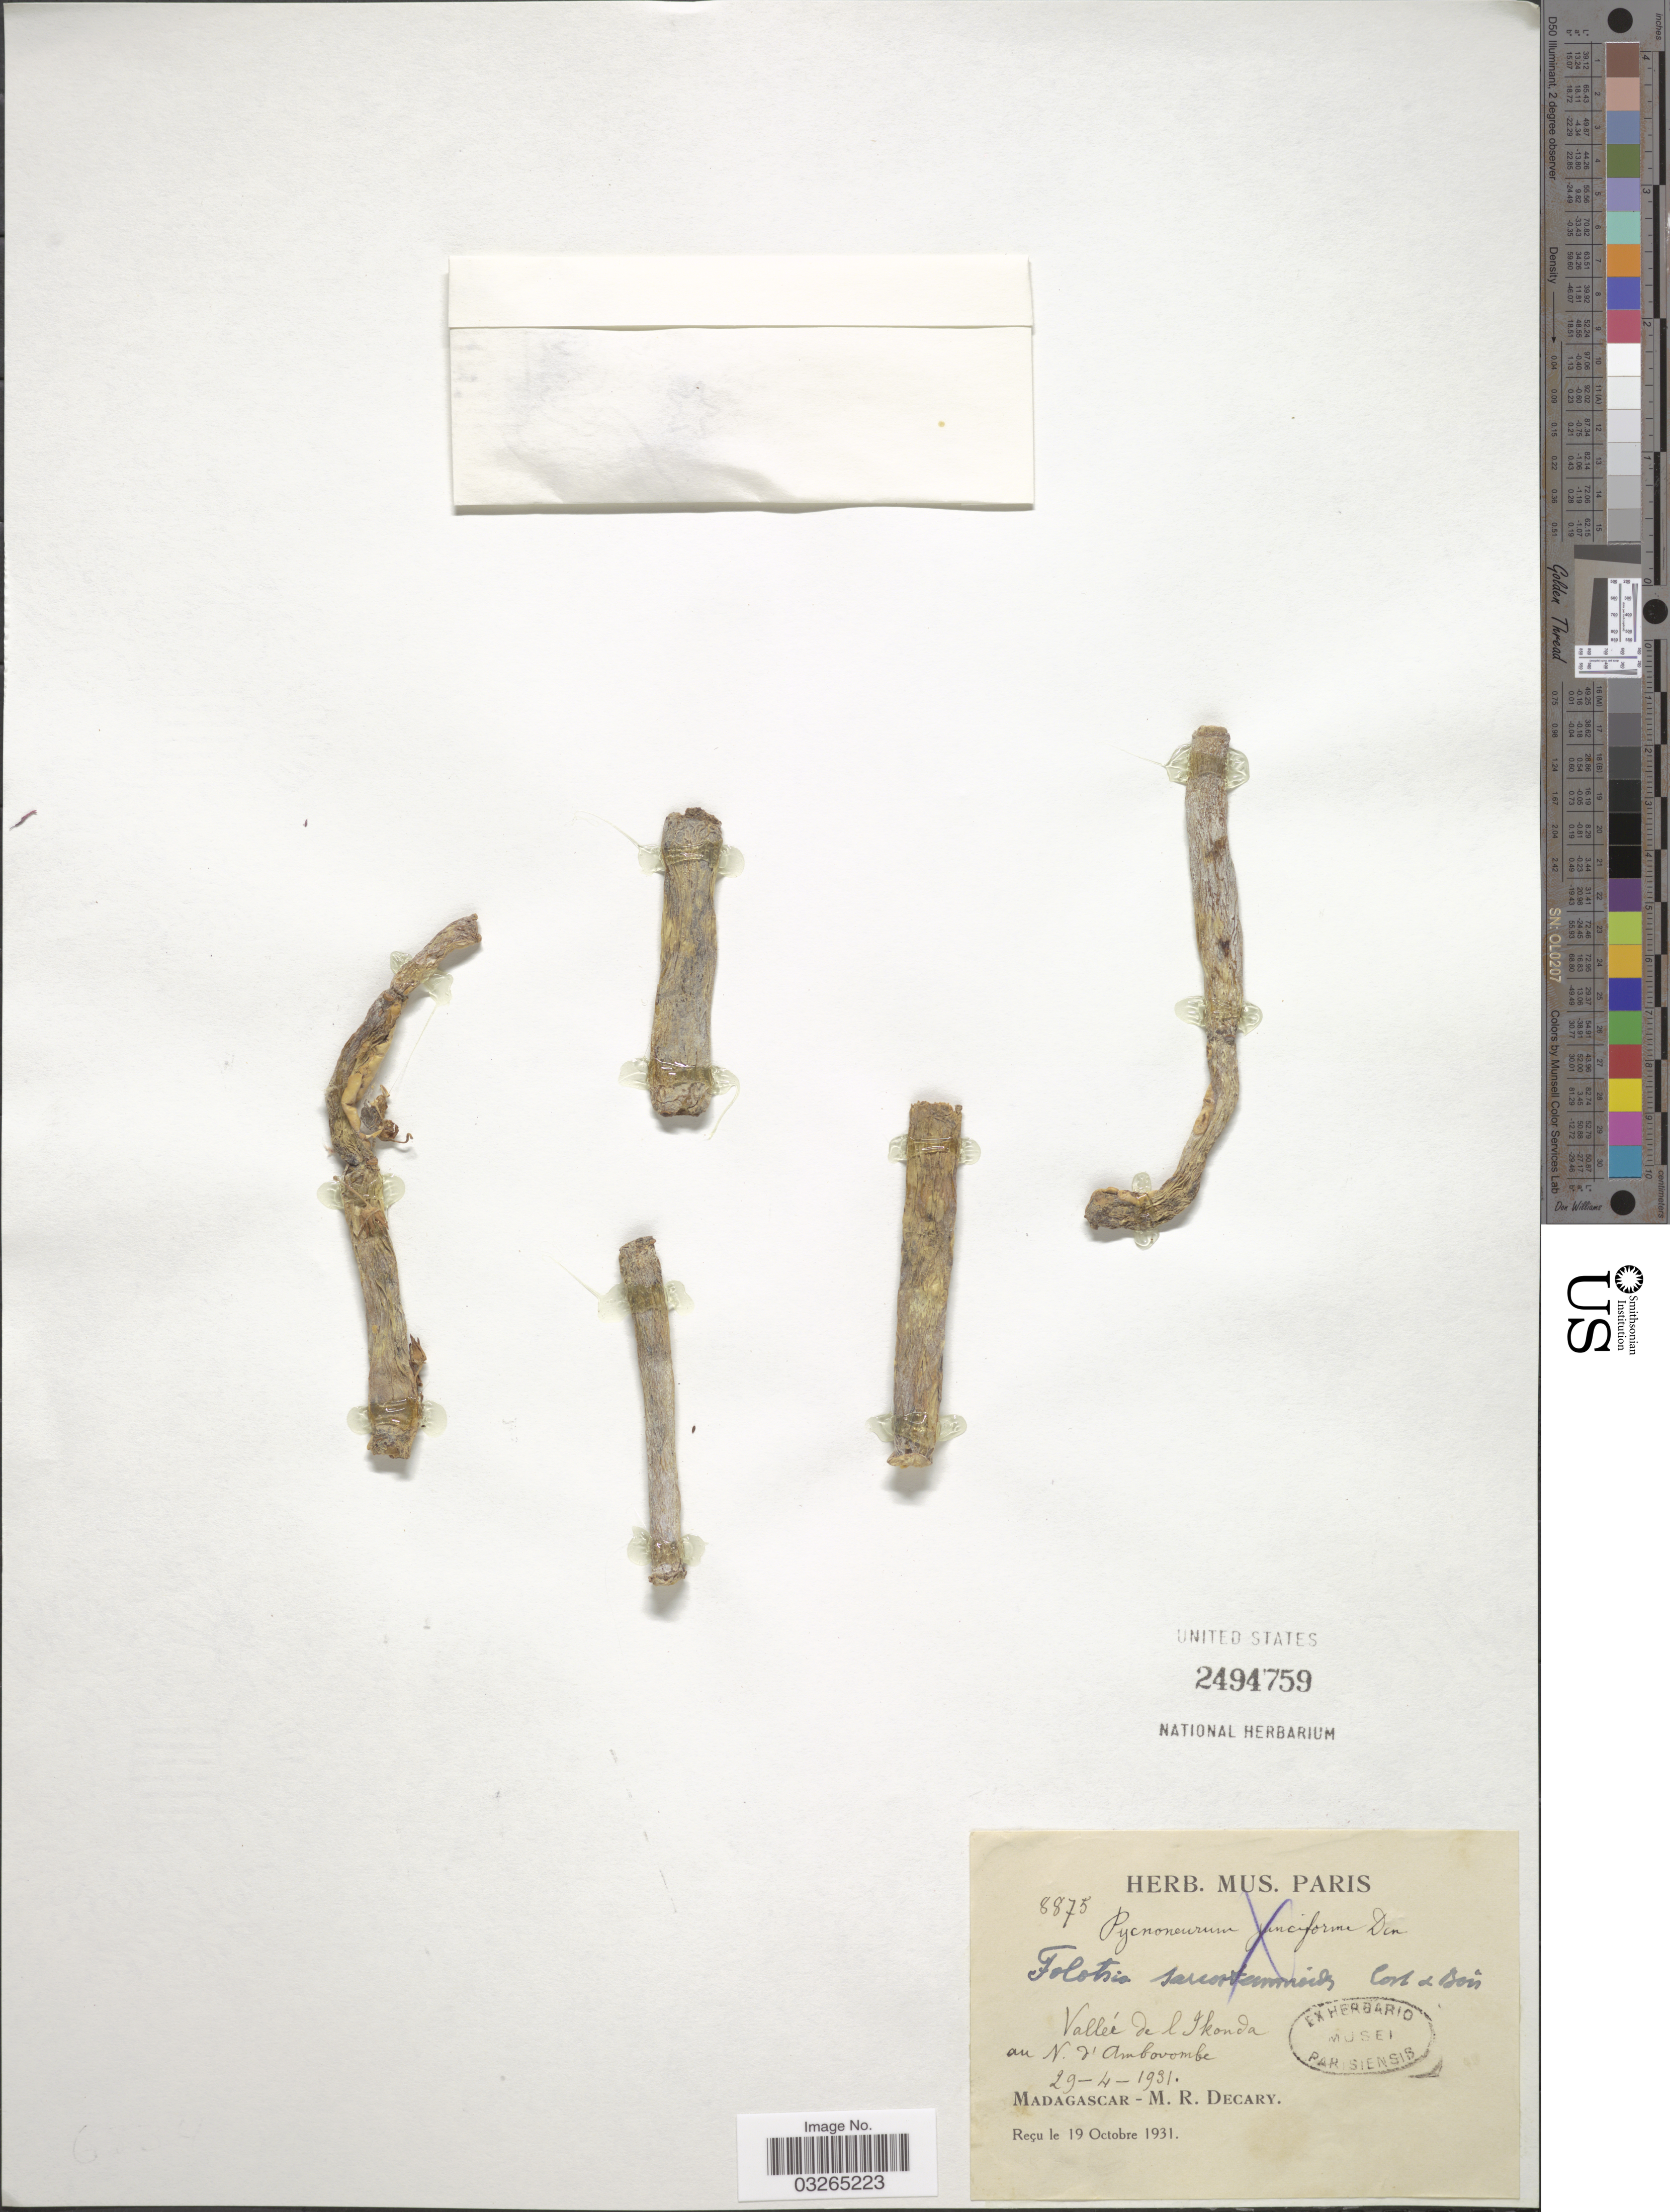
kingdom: Plantae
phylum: Tracheophyta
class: Magnoliopsida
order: Gentianales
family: Apocynaceae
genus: Folotsia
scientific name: Folotsia sarcostemmoides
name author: Constantin & Bois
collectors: R. Decary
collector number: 8875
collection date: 1931-04-29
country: Madagascar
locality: Valleé de l Ikonda au N. d'Ambovombe.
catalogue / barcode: US 2494759